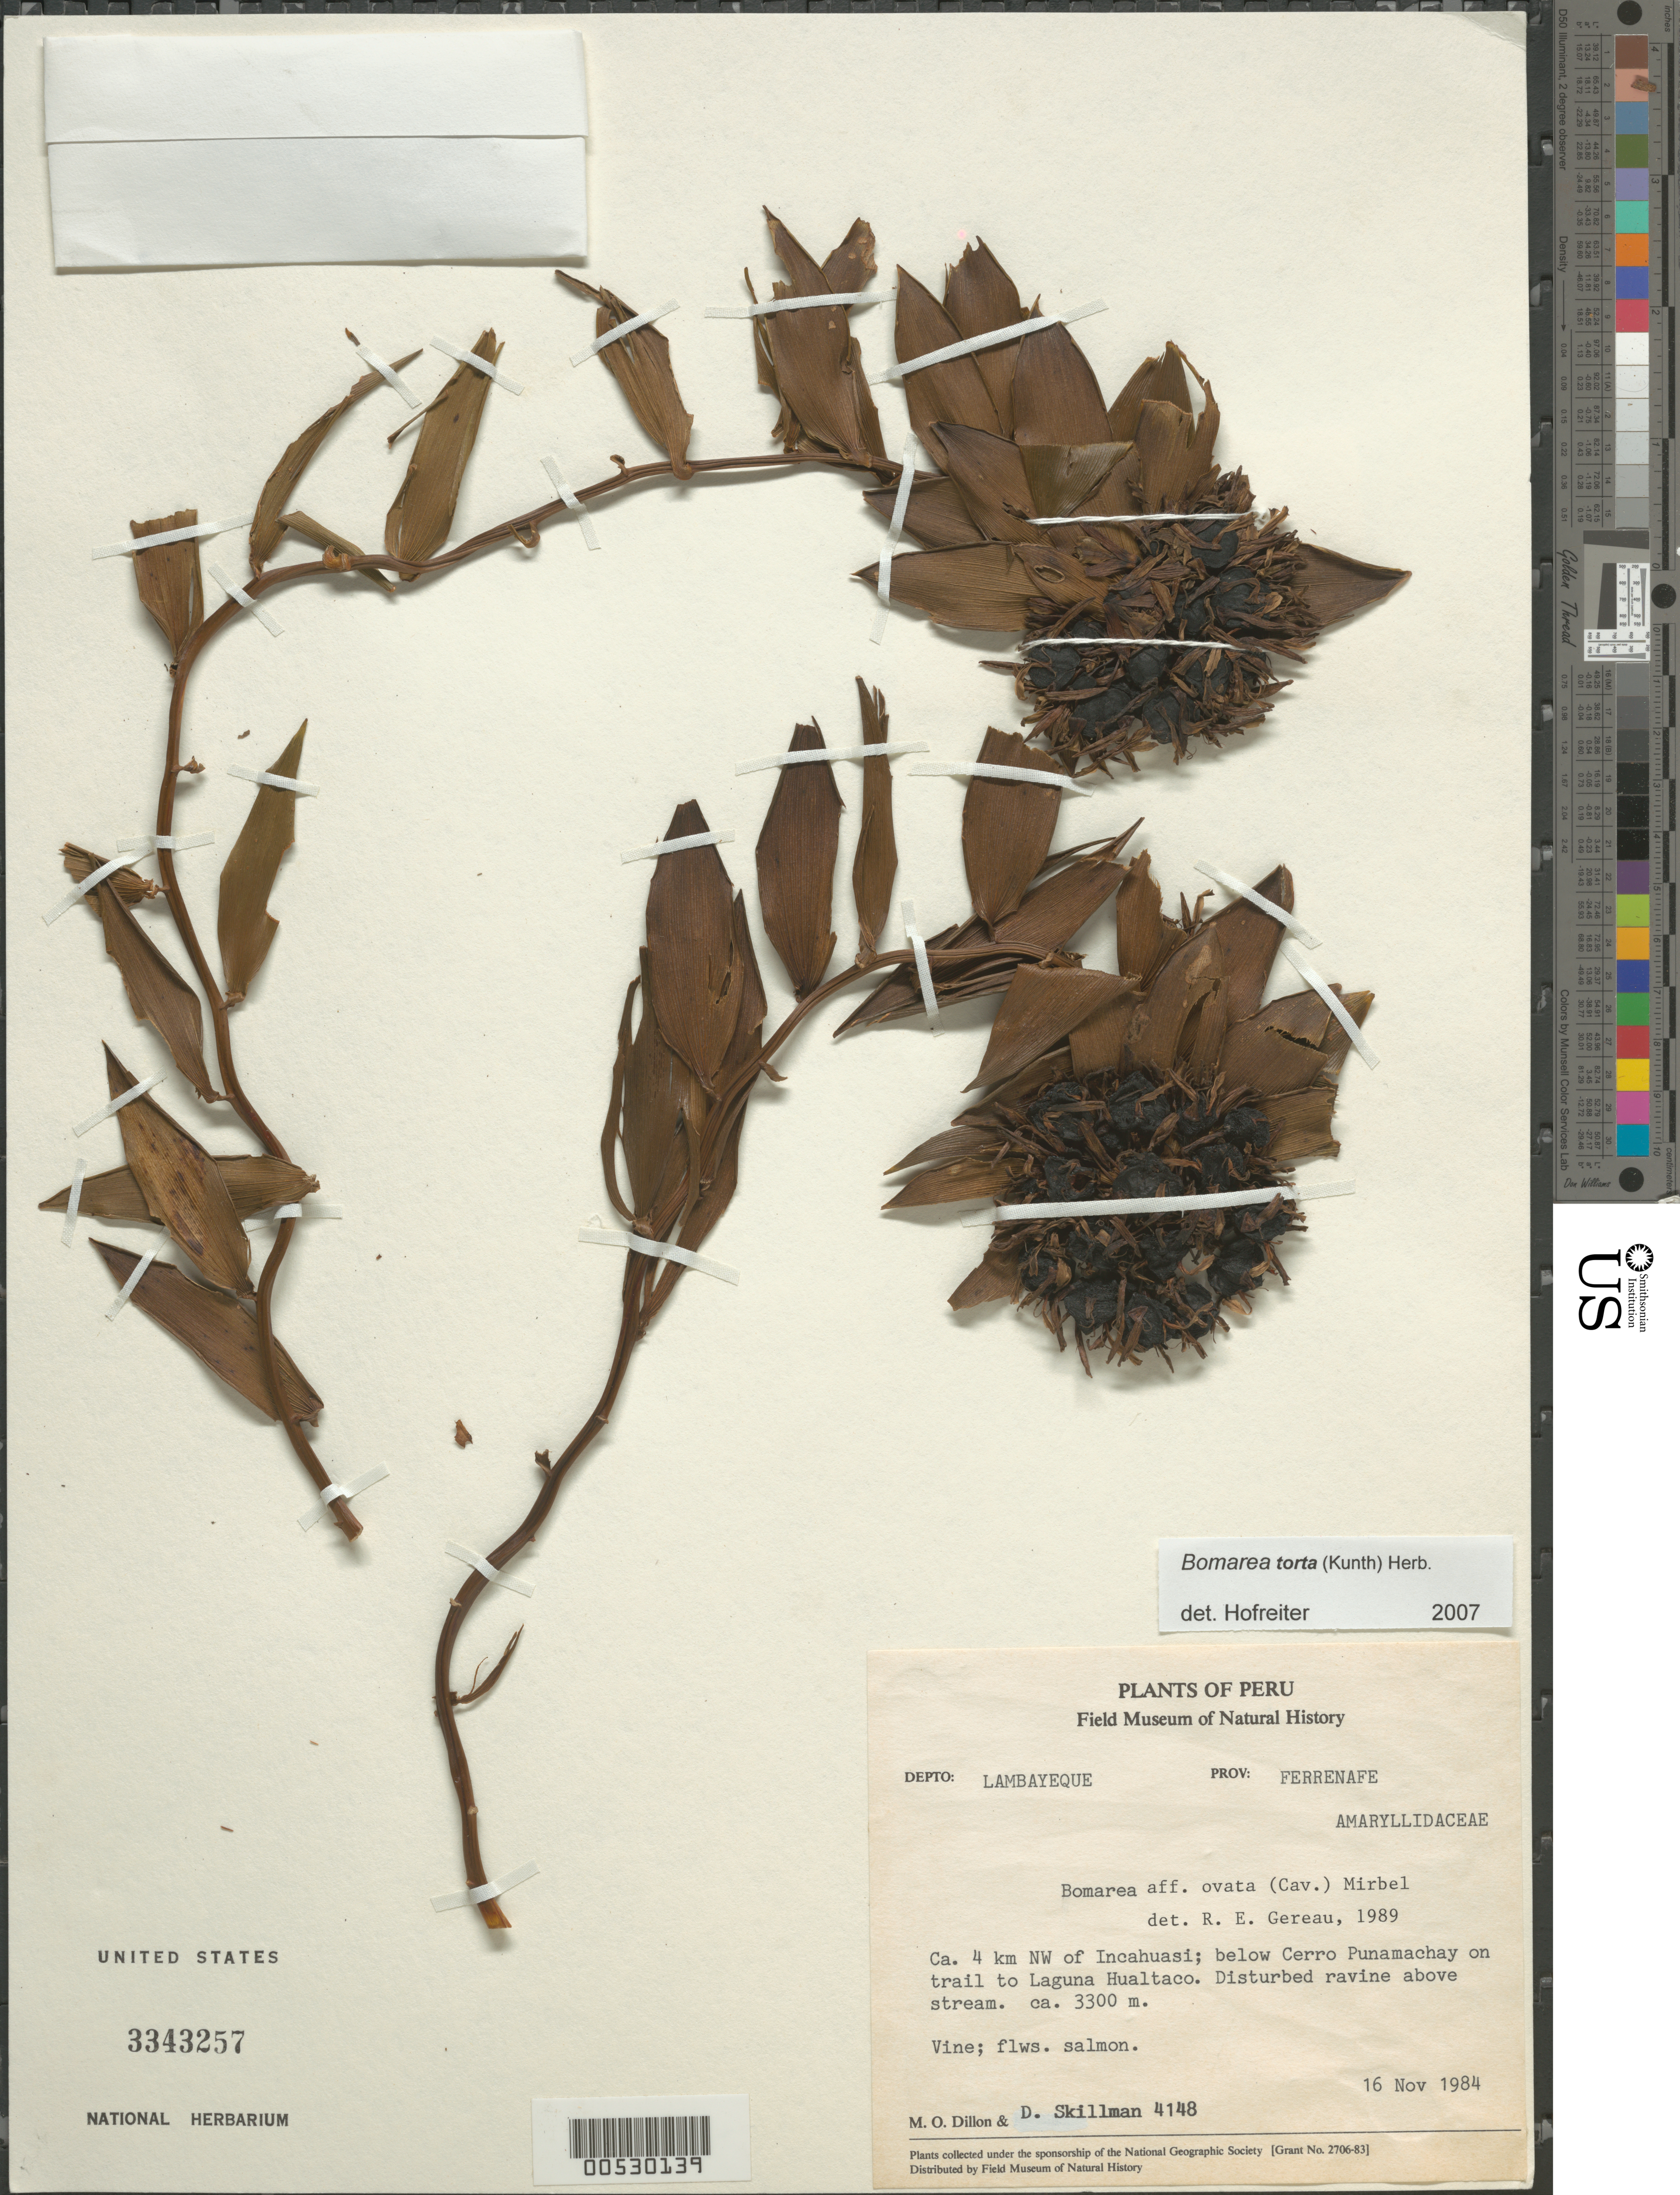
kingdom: Plantae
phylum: Tracheophyta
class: Liliopsida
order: Liliales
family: Alstroemeriaceae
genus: Bomarea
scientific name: Bomarea ovata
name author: (Cav.) Mirb.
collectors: M. O. Dillon & D. Skillman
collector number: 4148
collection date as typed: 16 Nov 1984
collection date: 1984-11-16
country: Peru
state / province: Lambayeque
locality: Ferrenafe, nw of incahuasi, cerro punamachay to laguna hualtaco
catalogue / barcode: US 3343257